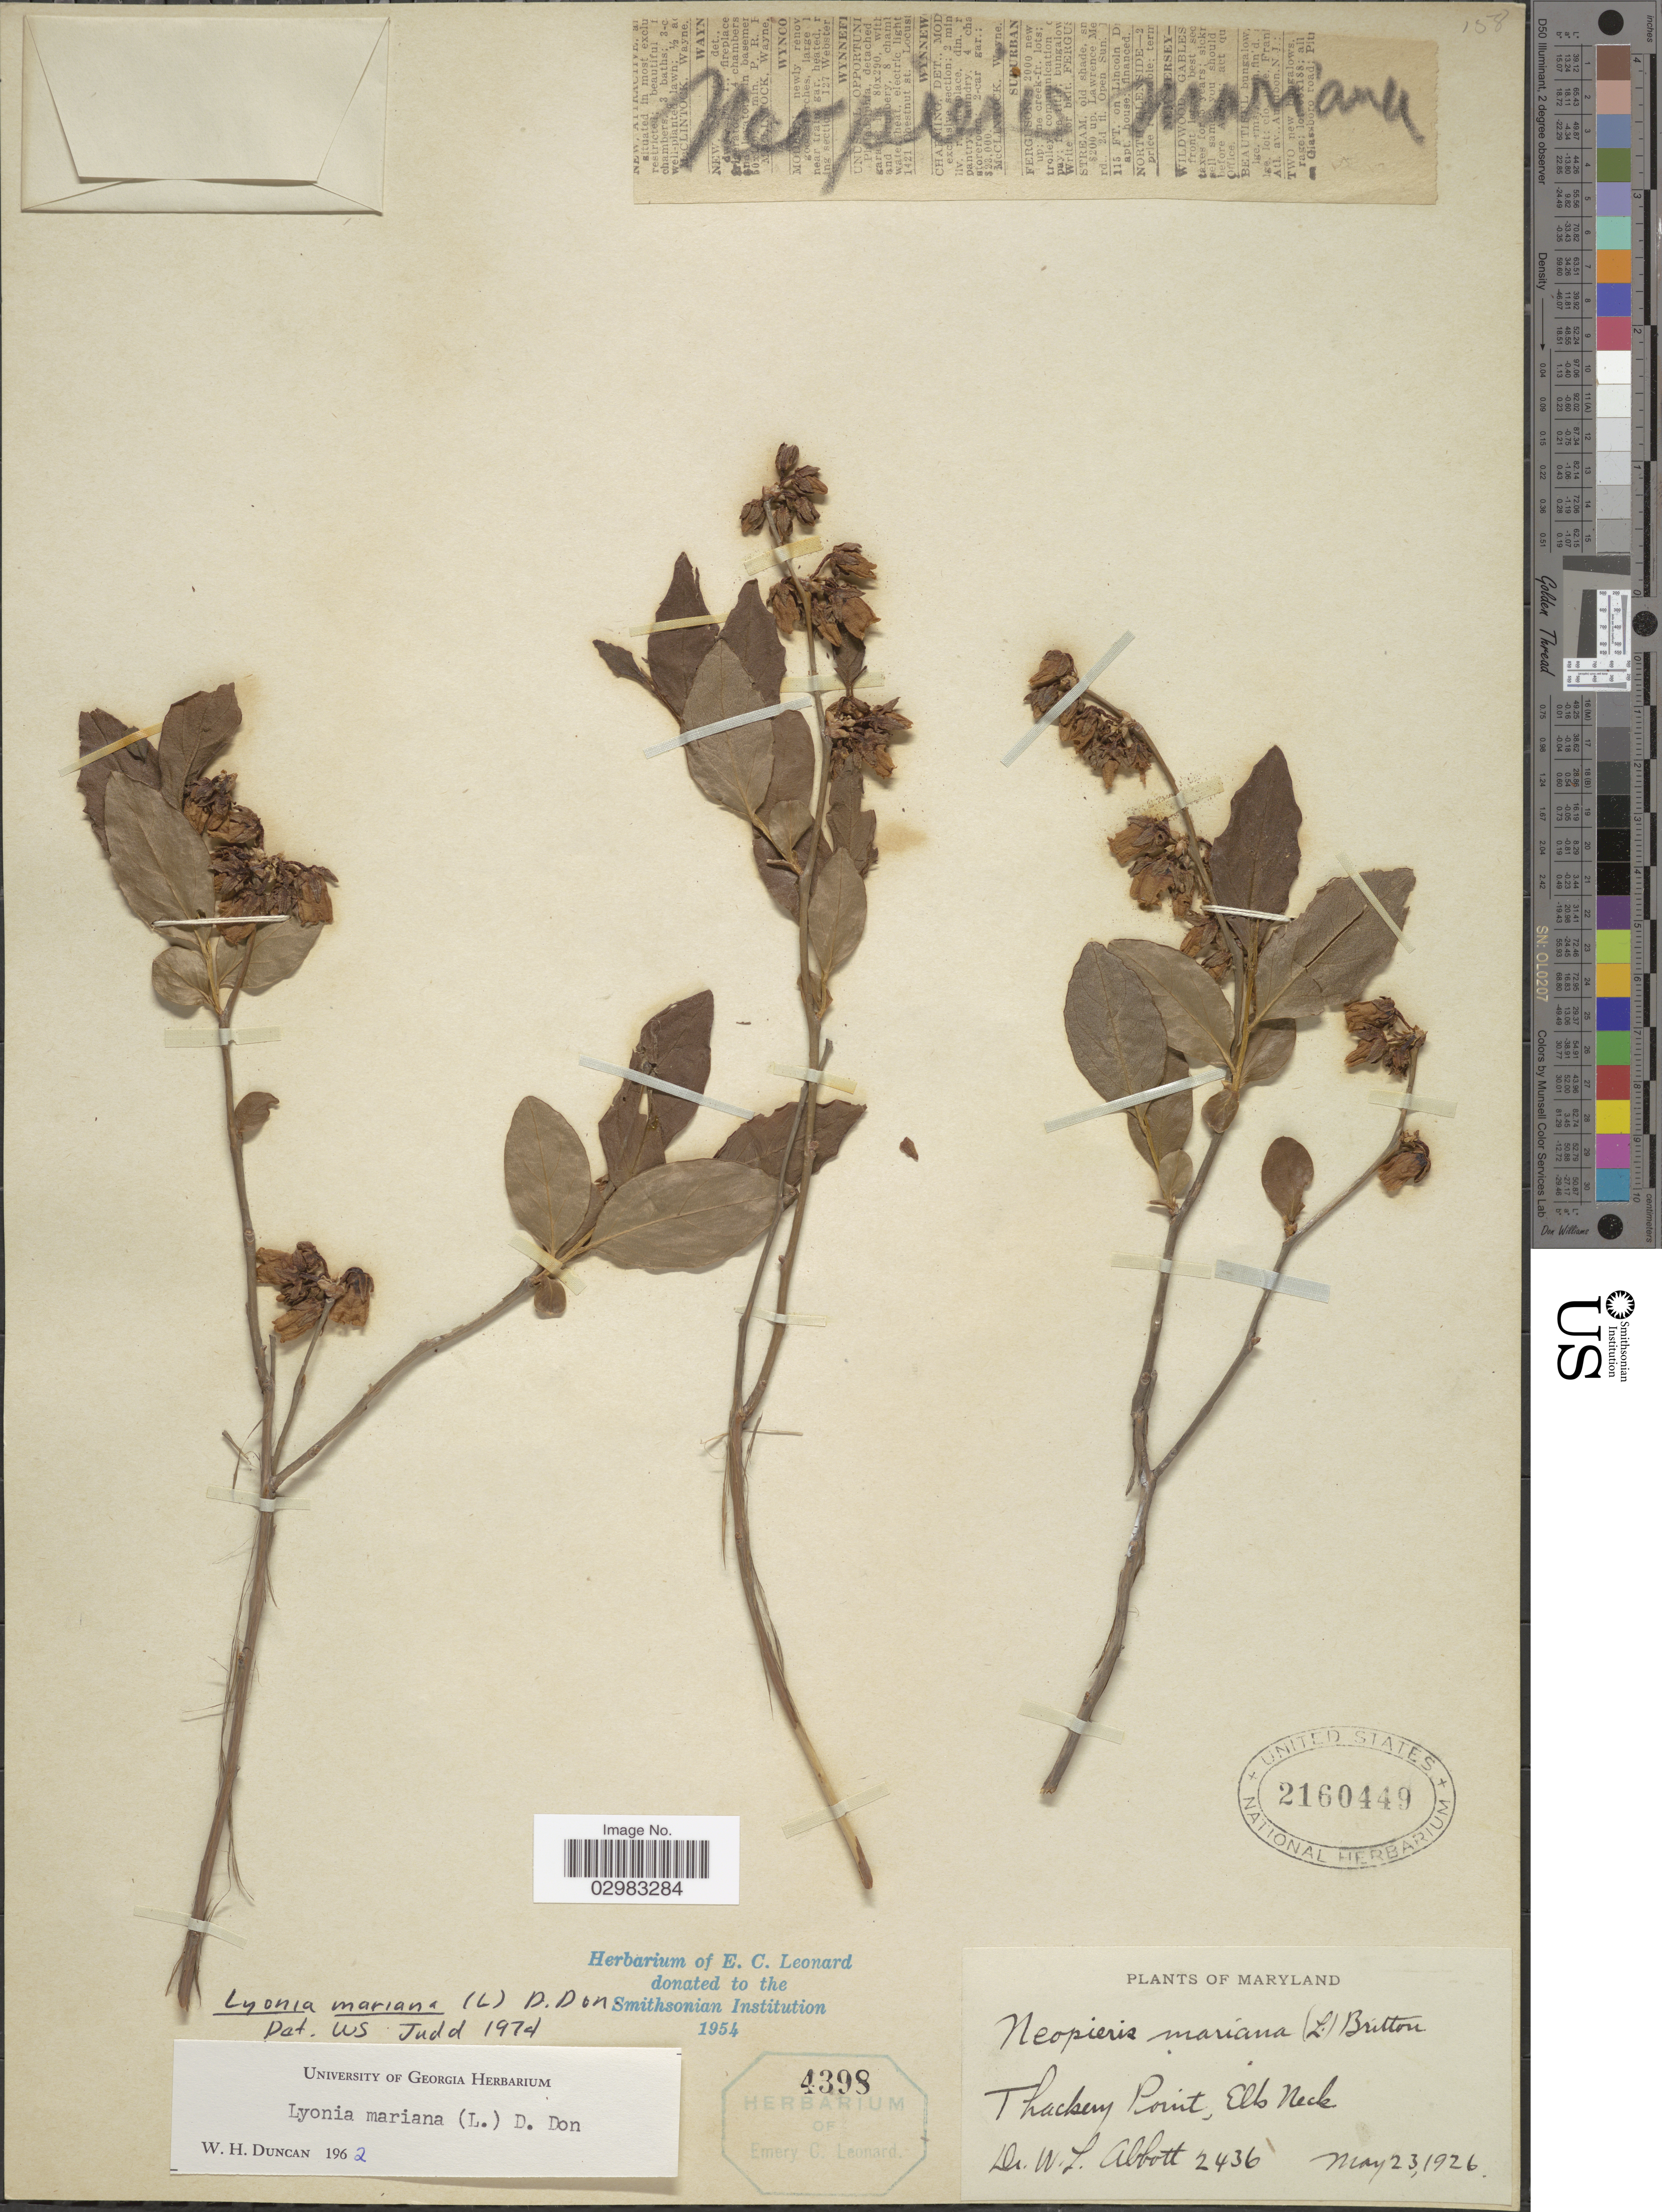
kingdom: Plantae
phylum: Tracheophyta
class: Magnoliopsida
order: Ericales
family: Ericaceae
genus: Lyonia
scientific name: Lyonia mariana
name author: (L.) D. Don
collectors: W. L. Abbott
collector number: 2436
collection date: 1926-05-23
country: United States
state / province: Maryland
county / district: Cecil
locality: Thackery Point, Elk Neck.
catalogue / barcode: US 2160449